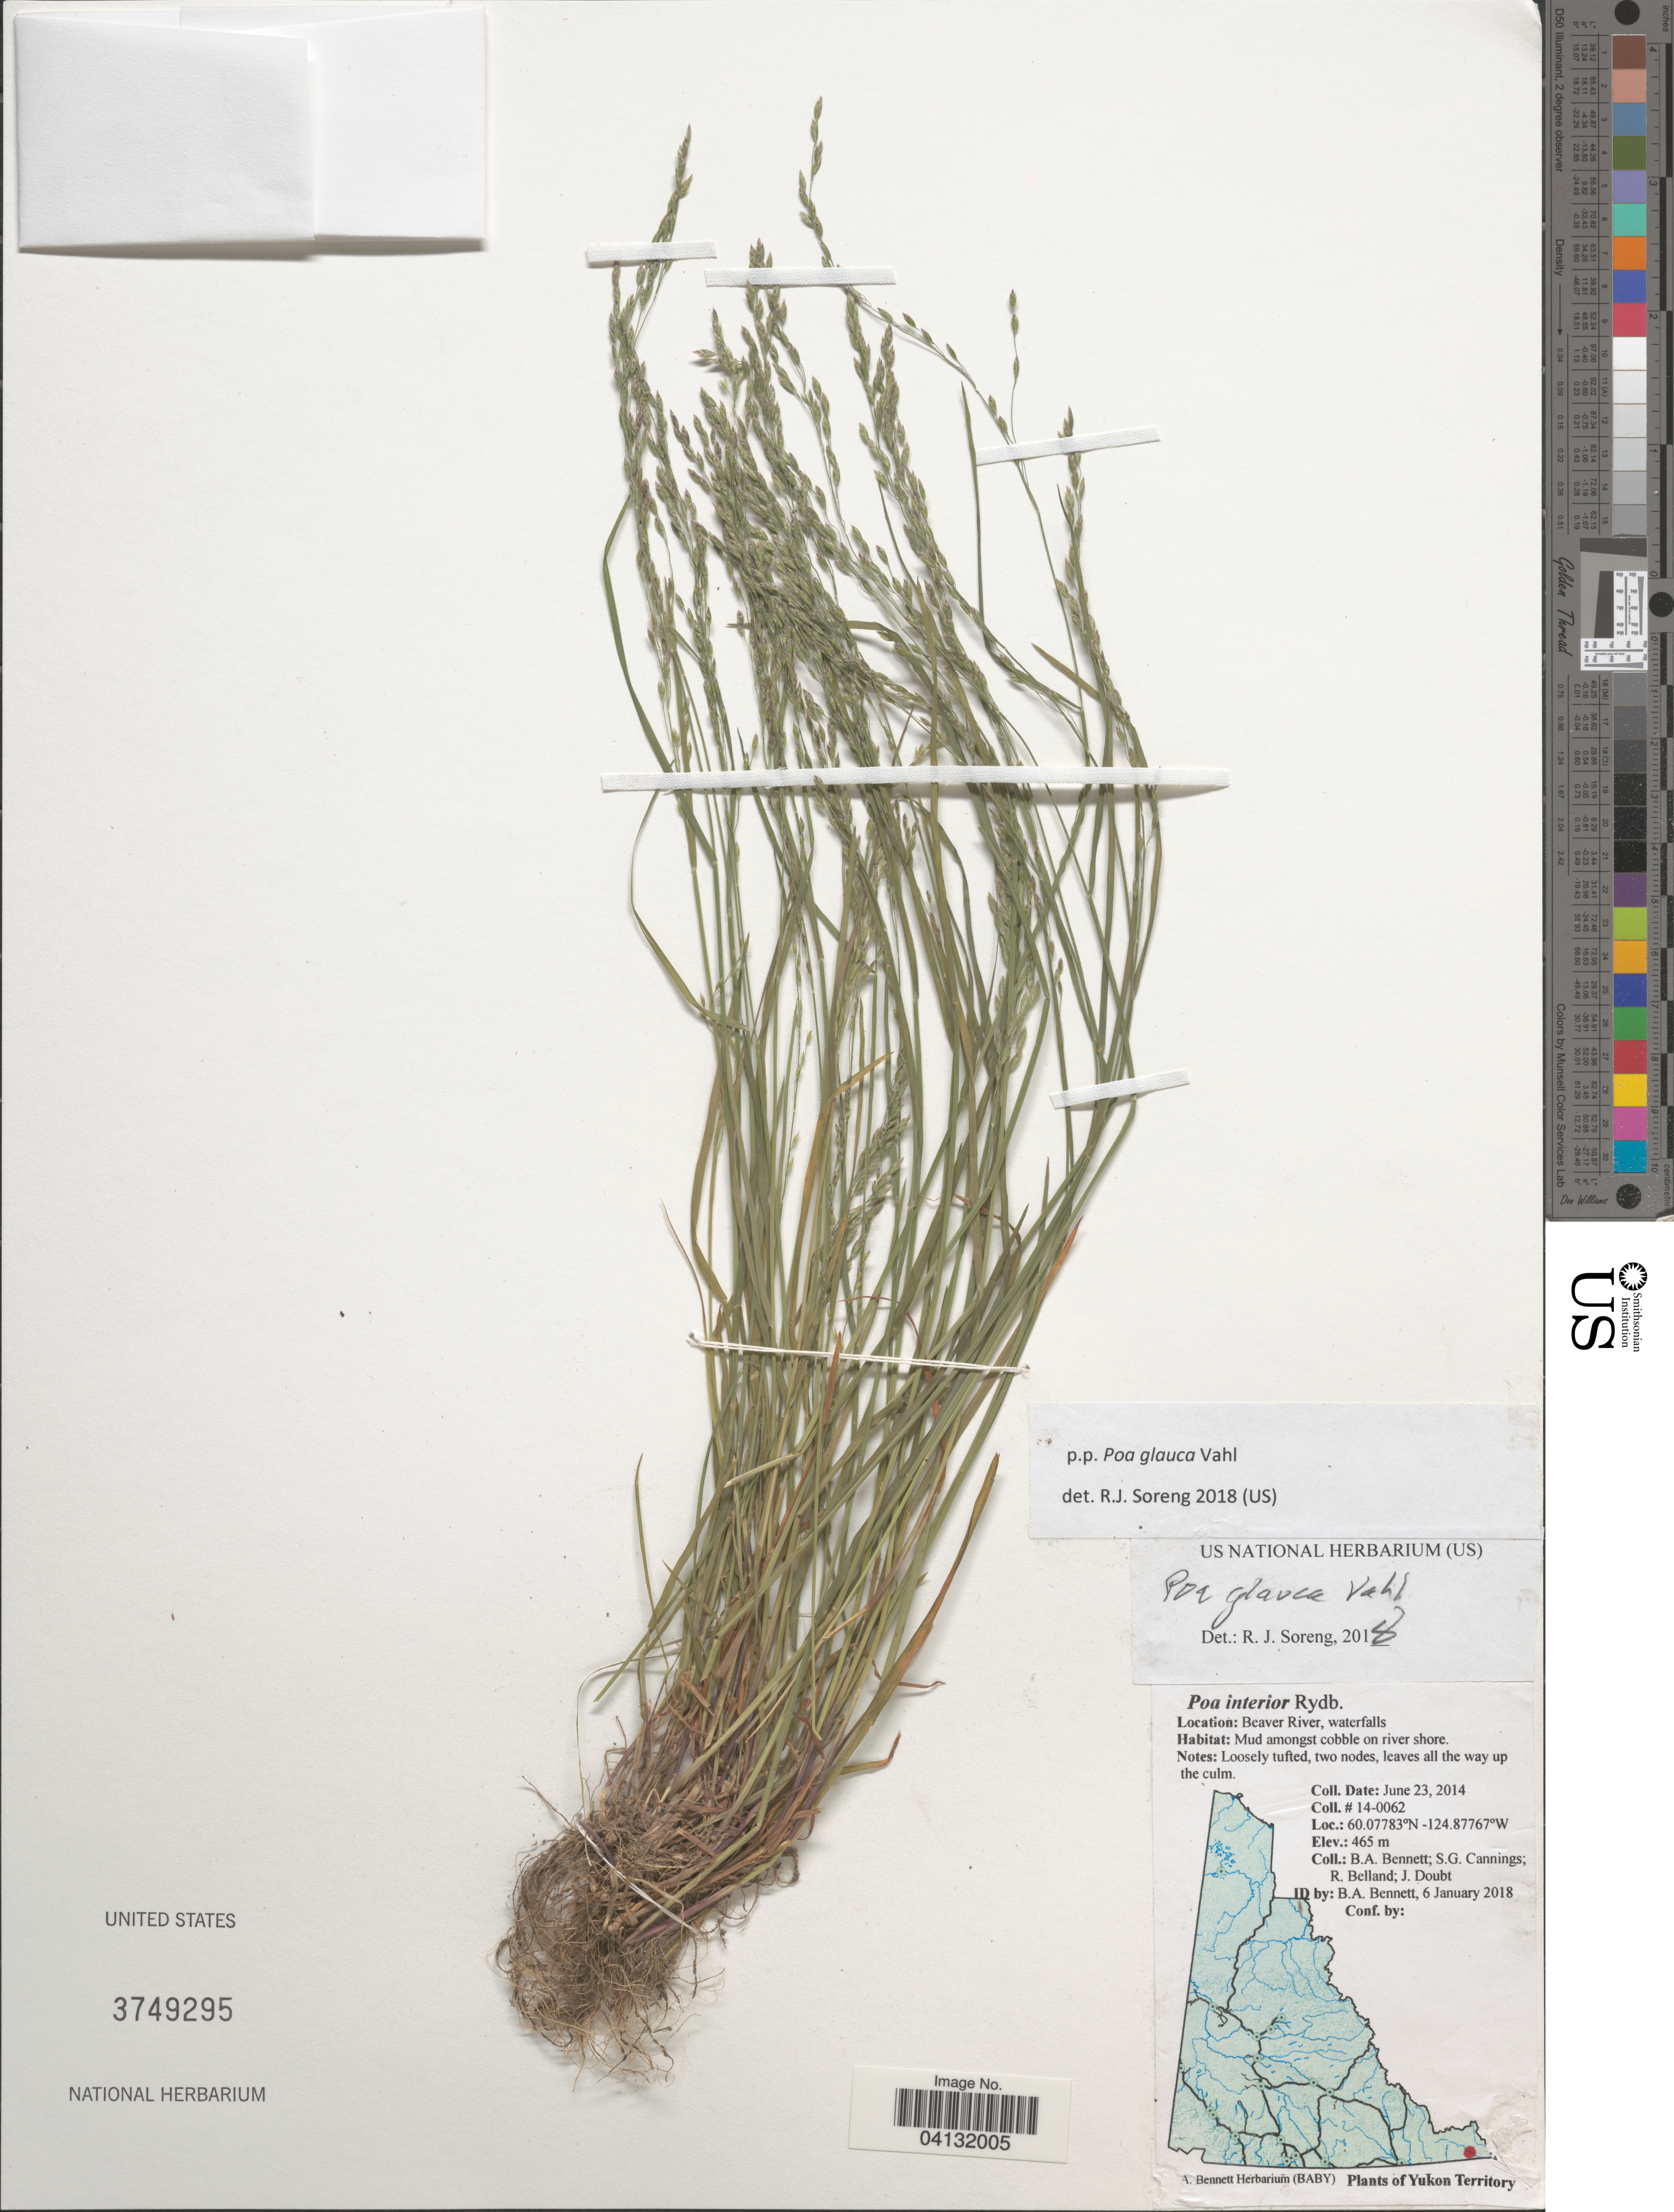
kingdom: Plantae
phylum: Tracheophyta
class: Liliopsida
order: Poales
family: Poaceae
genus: Poa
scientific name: Poa glauca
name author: Vahl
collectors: B. A. Bennett, S. Cannings, R. Belland & J. Doubt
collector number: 14-0062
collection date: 2014-06-23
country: Canada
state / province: Yukon Territory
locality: Beaver River, waterfalls.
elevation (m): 465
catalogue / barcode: US 3749295